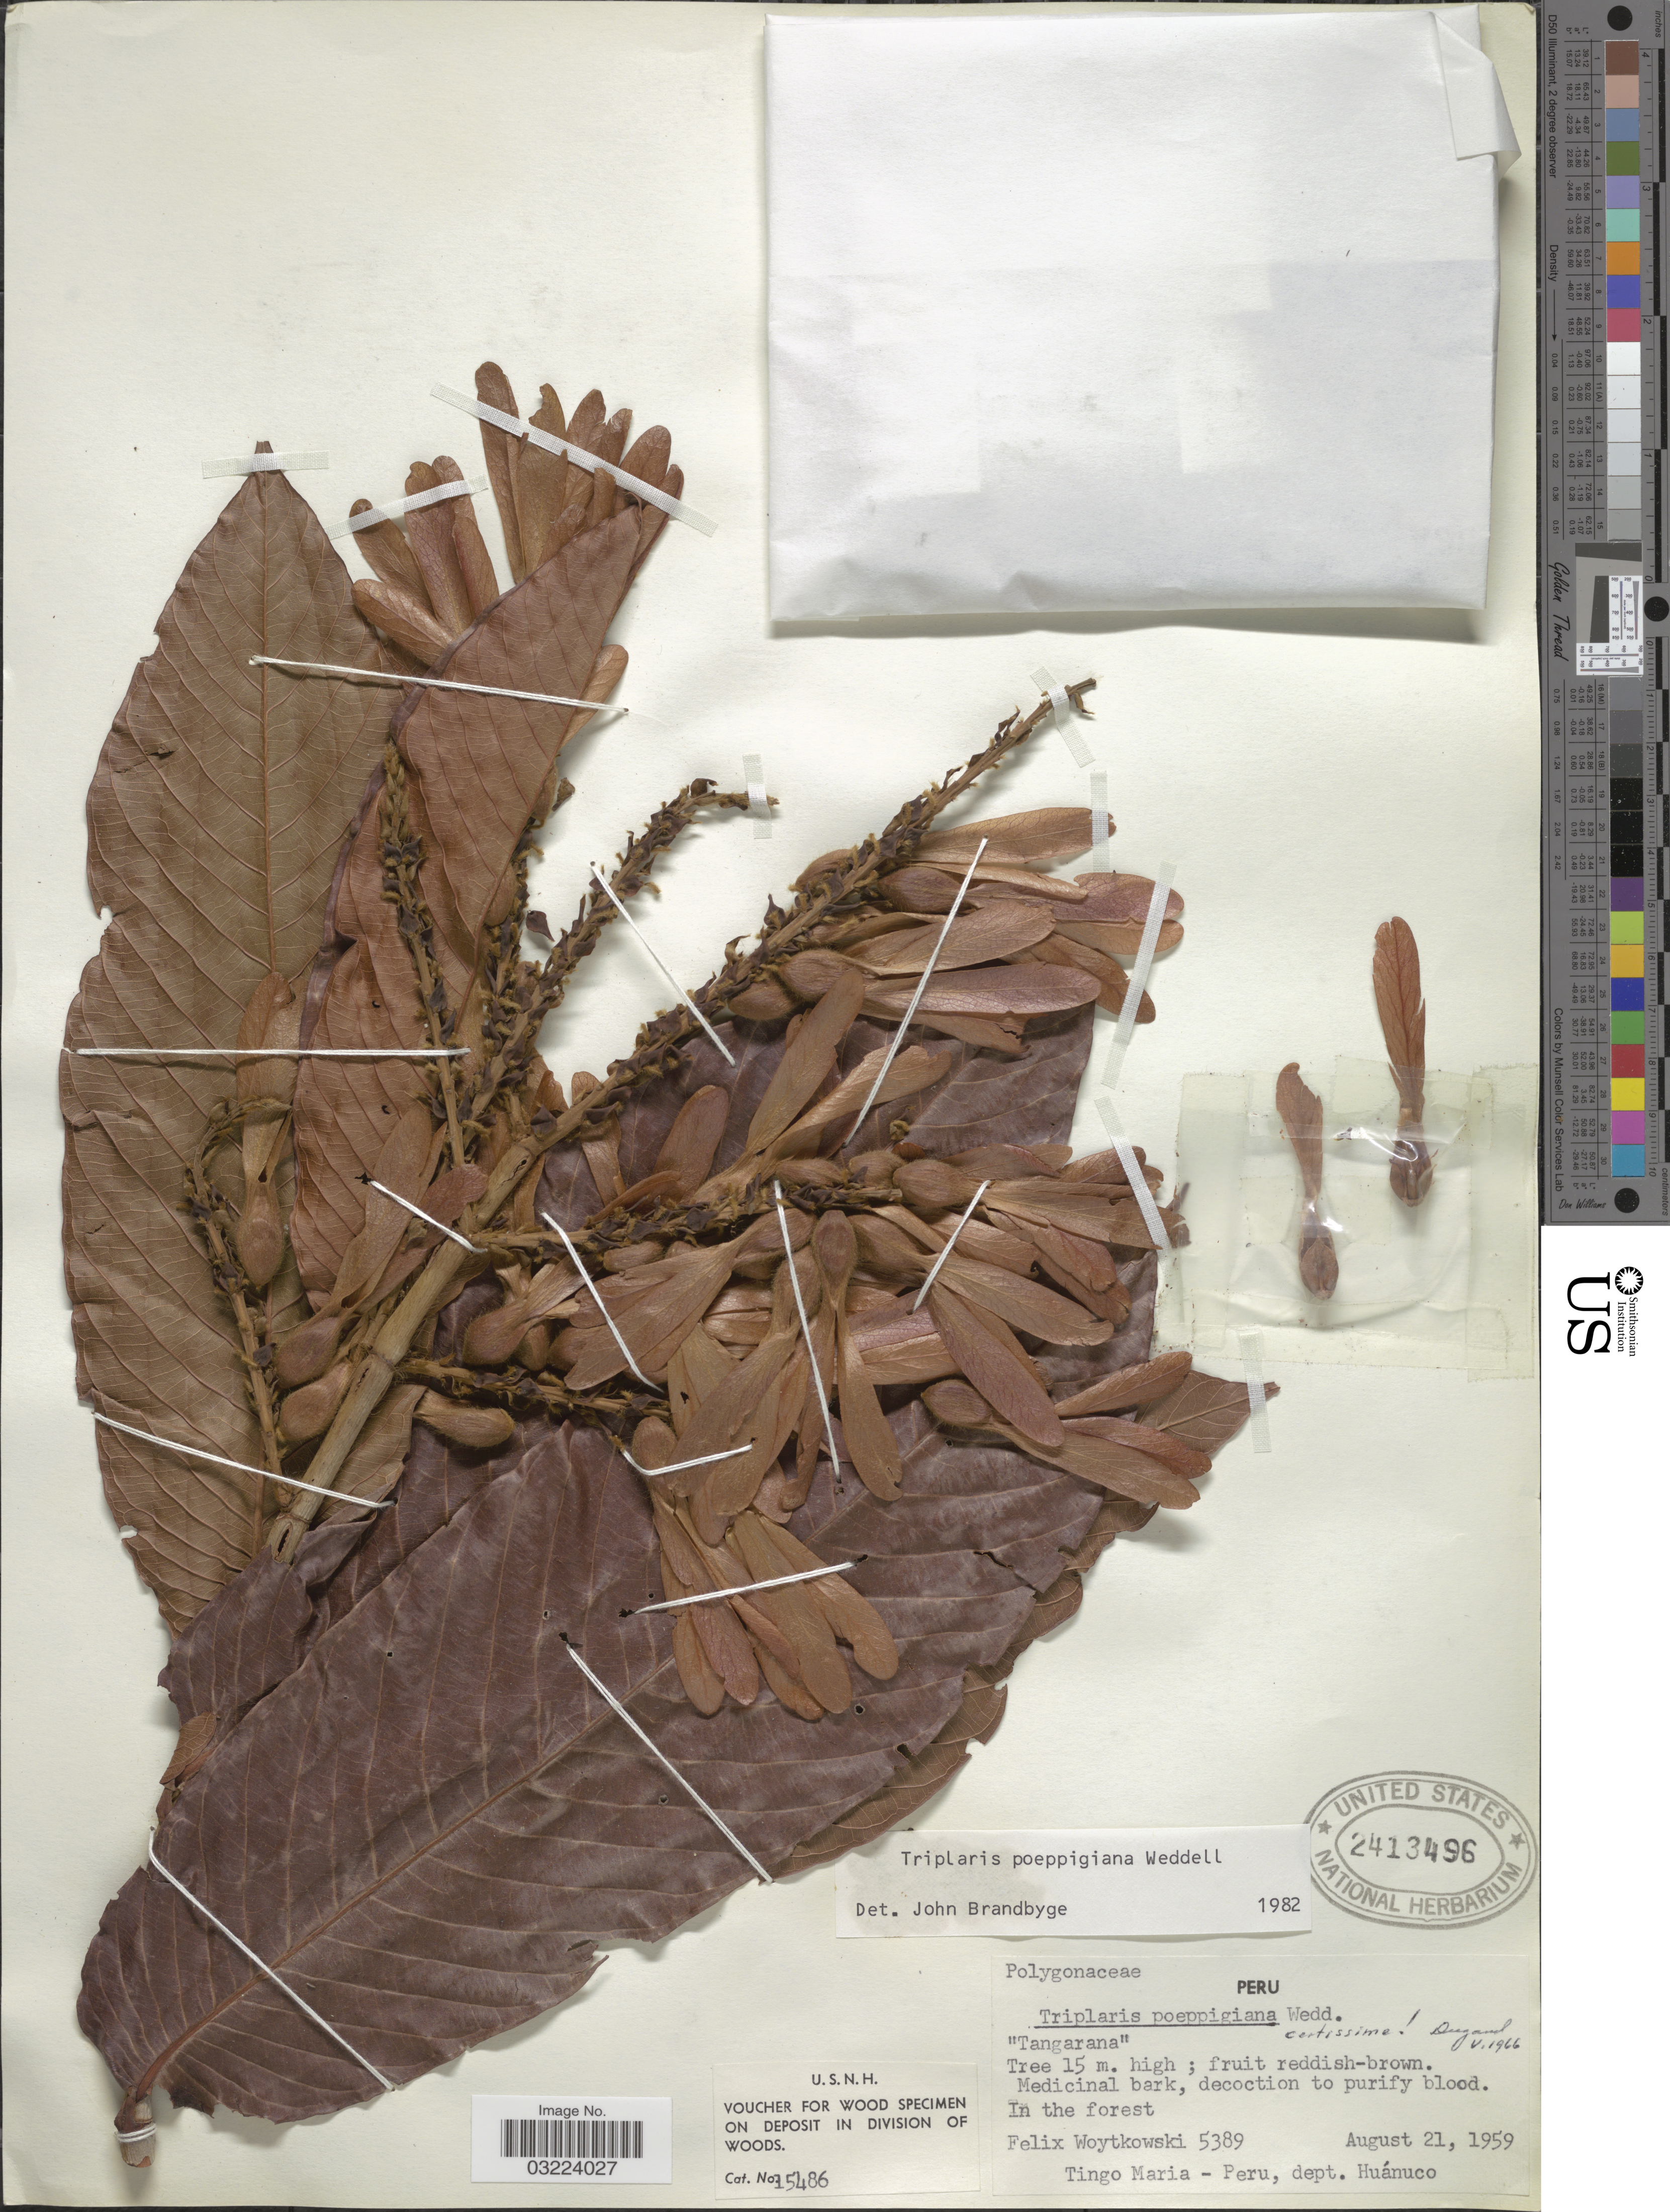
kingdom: Plantae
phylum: Tracheophyta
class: Magnoliopsida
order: Caryophyllales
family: Polygonaceae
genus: Triplaris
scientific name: Triplaris poeppigiana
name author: Wedd.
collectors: F. Woytkowski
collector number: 5389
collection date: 1959-08-21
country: Peru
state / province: Huánuco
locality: Tingo Maria - Peru, dept. Huánuco.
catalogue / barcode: US 2413496